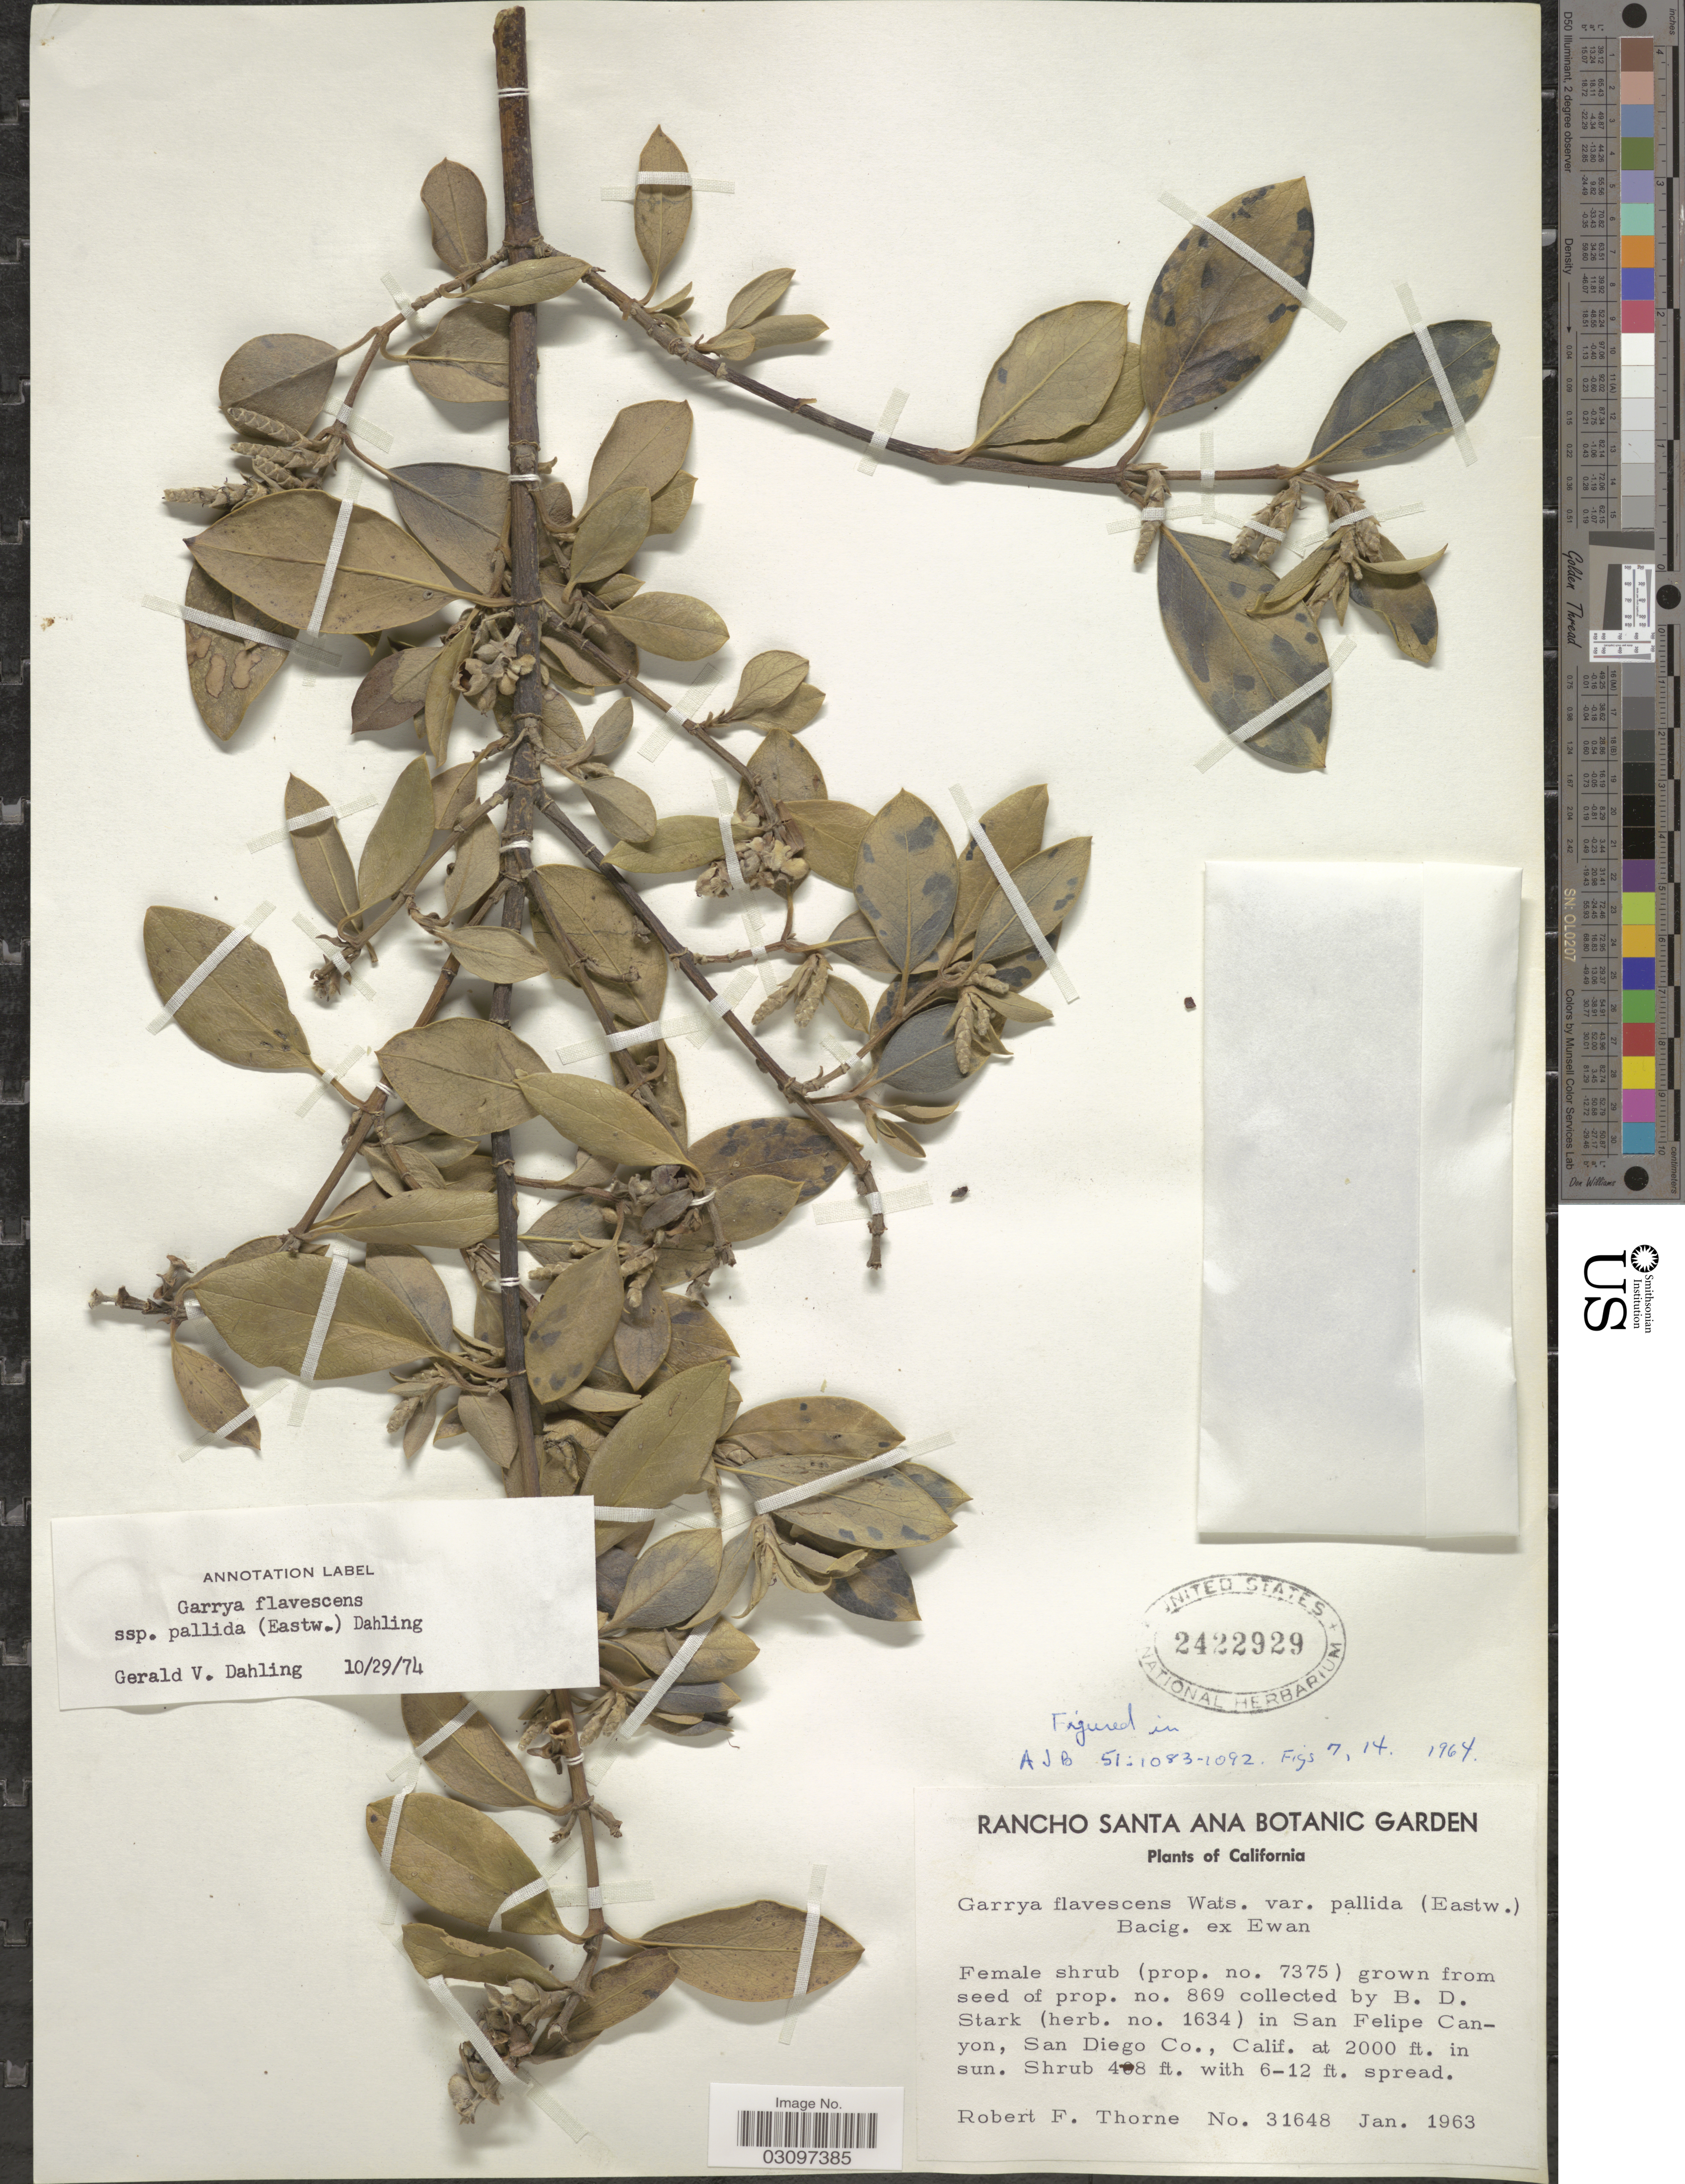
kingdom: Plantae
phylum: Tracheophyta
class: Magnoliopsida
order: Garryales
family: Garryaceae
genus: Garrya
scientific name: Garrya flavescens subsp. pallida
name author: (Eastw.) Bacig. ex Ewan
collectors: R. F. Thorne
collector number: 31648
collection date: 1963-01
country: United States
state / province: California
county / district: San Diego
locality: Rancho Santa Ana Botanic Garden. Grown from seed collected in San Felipe Canyon, San Diego Co., Calif.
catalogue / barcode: US 2422929